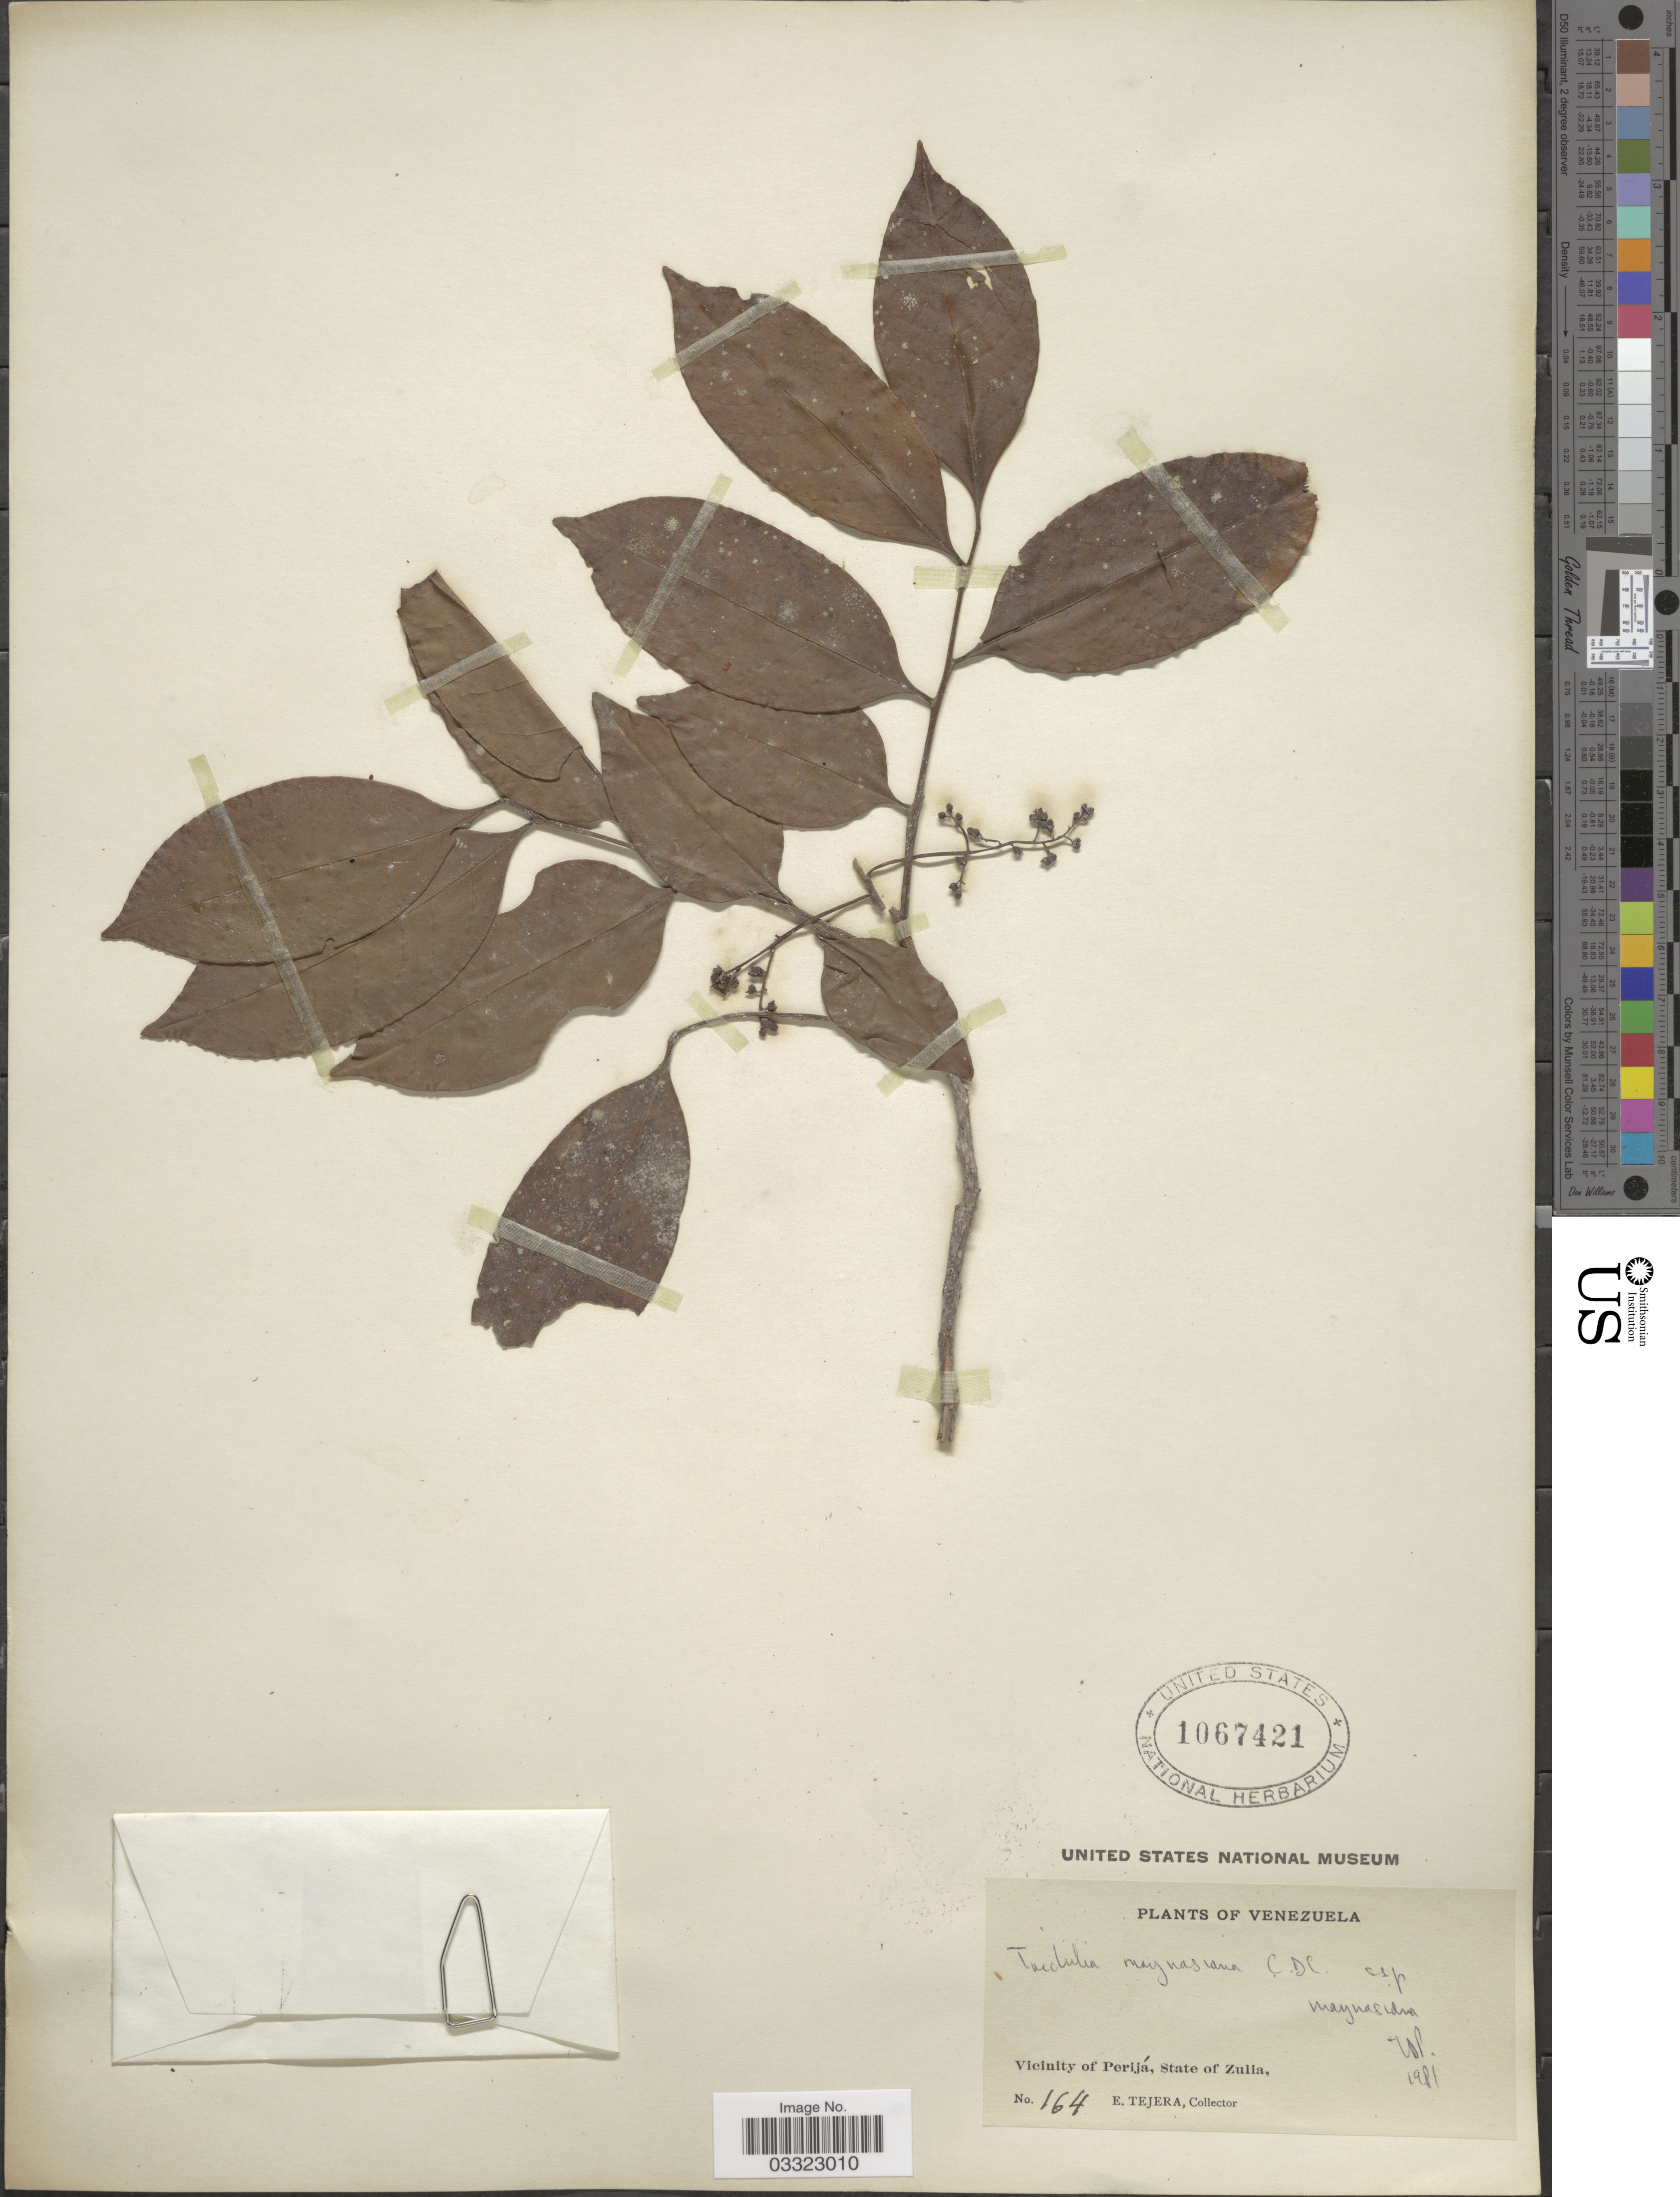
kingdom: Plantae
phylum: Tracheophyta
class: Magnoliopsida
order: Sapindales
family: Meliaceae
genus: Trichilia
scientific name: Trichilia maynasiana subsp. maynasiana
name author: C. DC.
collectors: E. Tejera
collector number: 164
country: Venezuela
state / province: Zulia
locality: Vicinity of Perijá.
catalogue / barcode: US 1067421